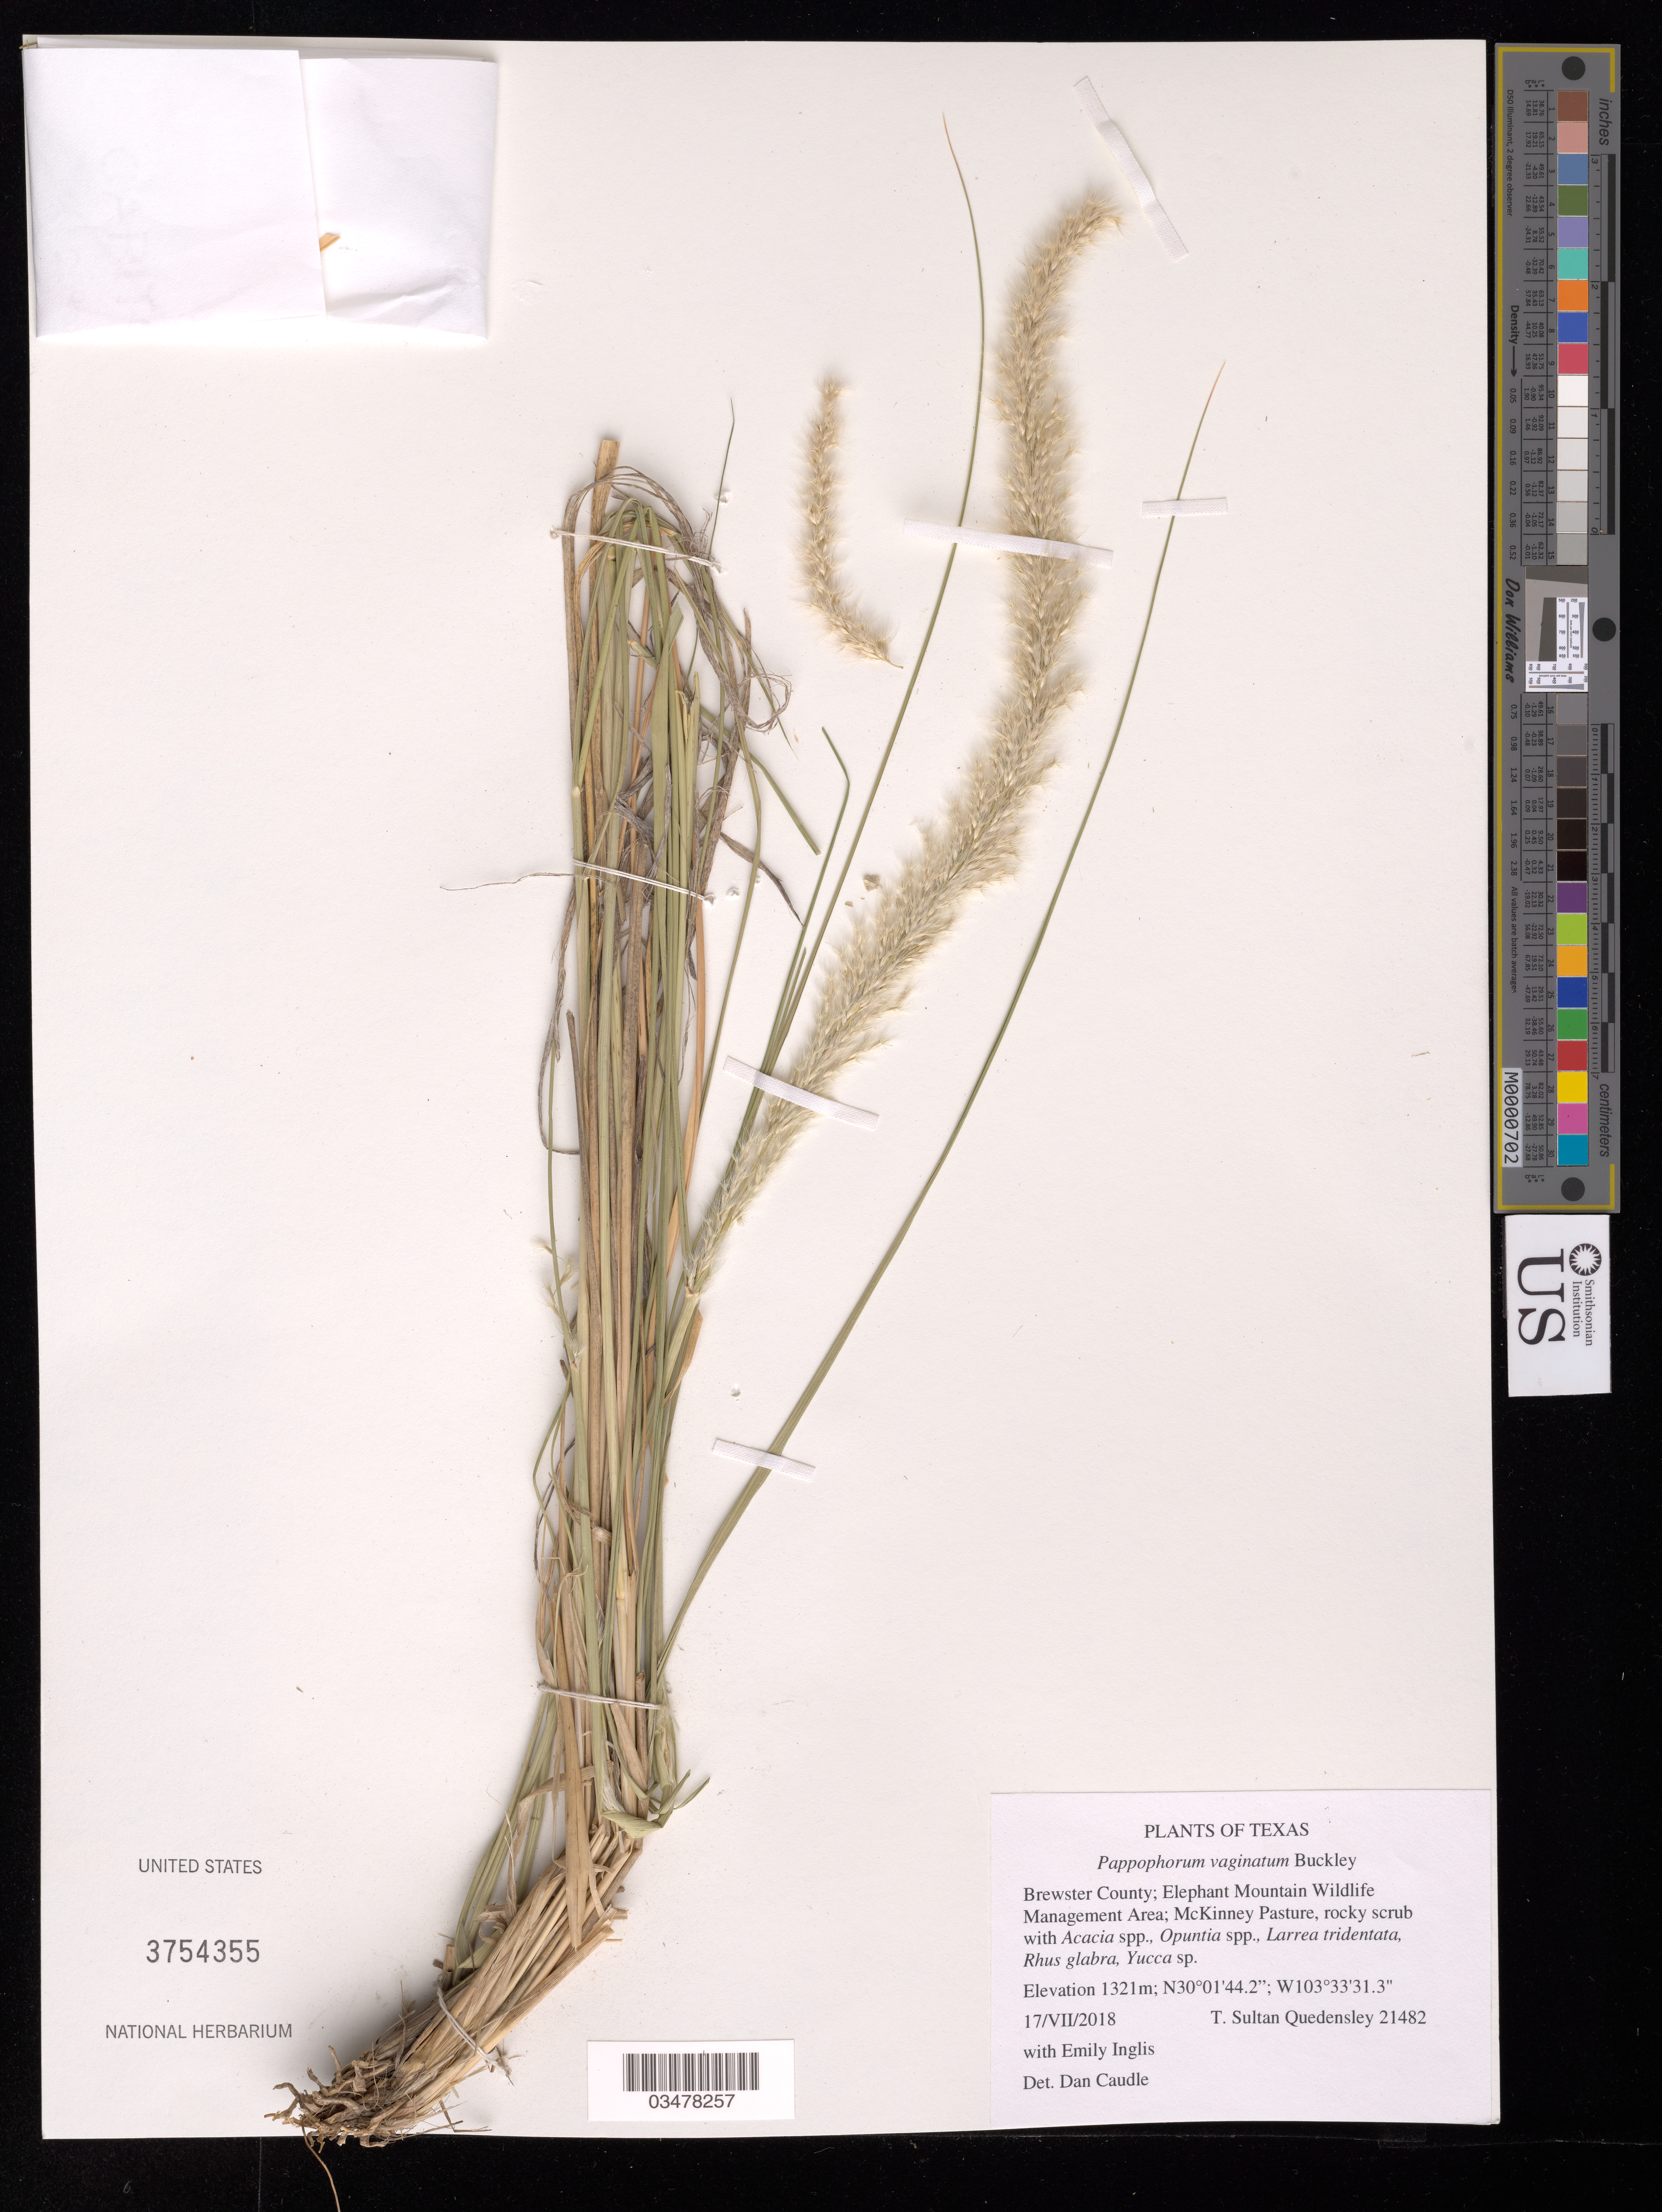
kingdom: Plantae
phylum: Tracheophyta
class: Liliopsida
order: Poales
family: Poaceae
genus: Pappophorum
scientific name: Pappophorum vaginatum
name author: Buckley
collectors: T. S. Quedensley & E. Inglis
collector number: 21482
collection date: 2018-07-17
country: United States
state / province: Texas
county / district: Brewster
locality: Elephant Mountain Wildlife Management Area. McKinney Pasture.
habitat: Rocky shrub. With Acacia sp., Opuntia sp., Larrea tridentata, Rhus glabra, Yucca sp.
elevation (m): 1321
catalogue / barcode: US 3754355